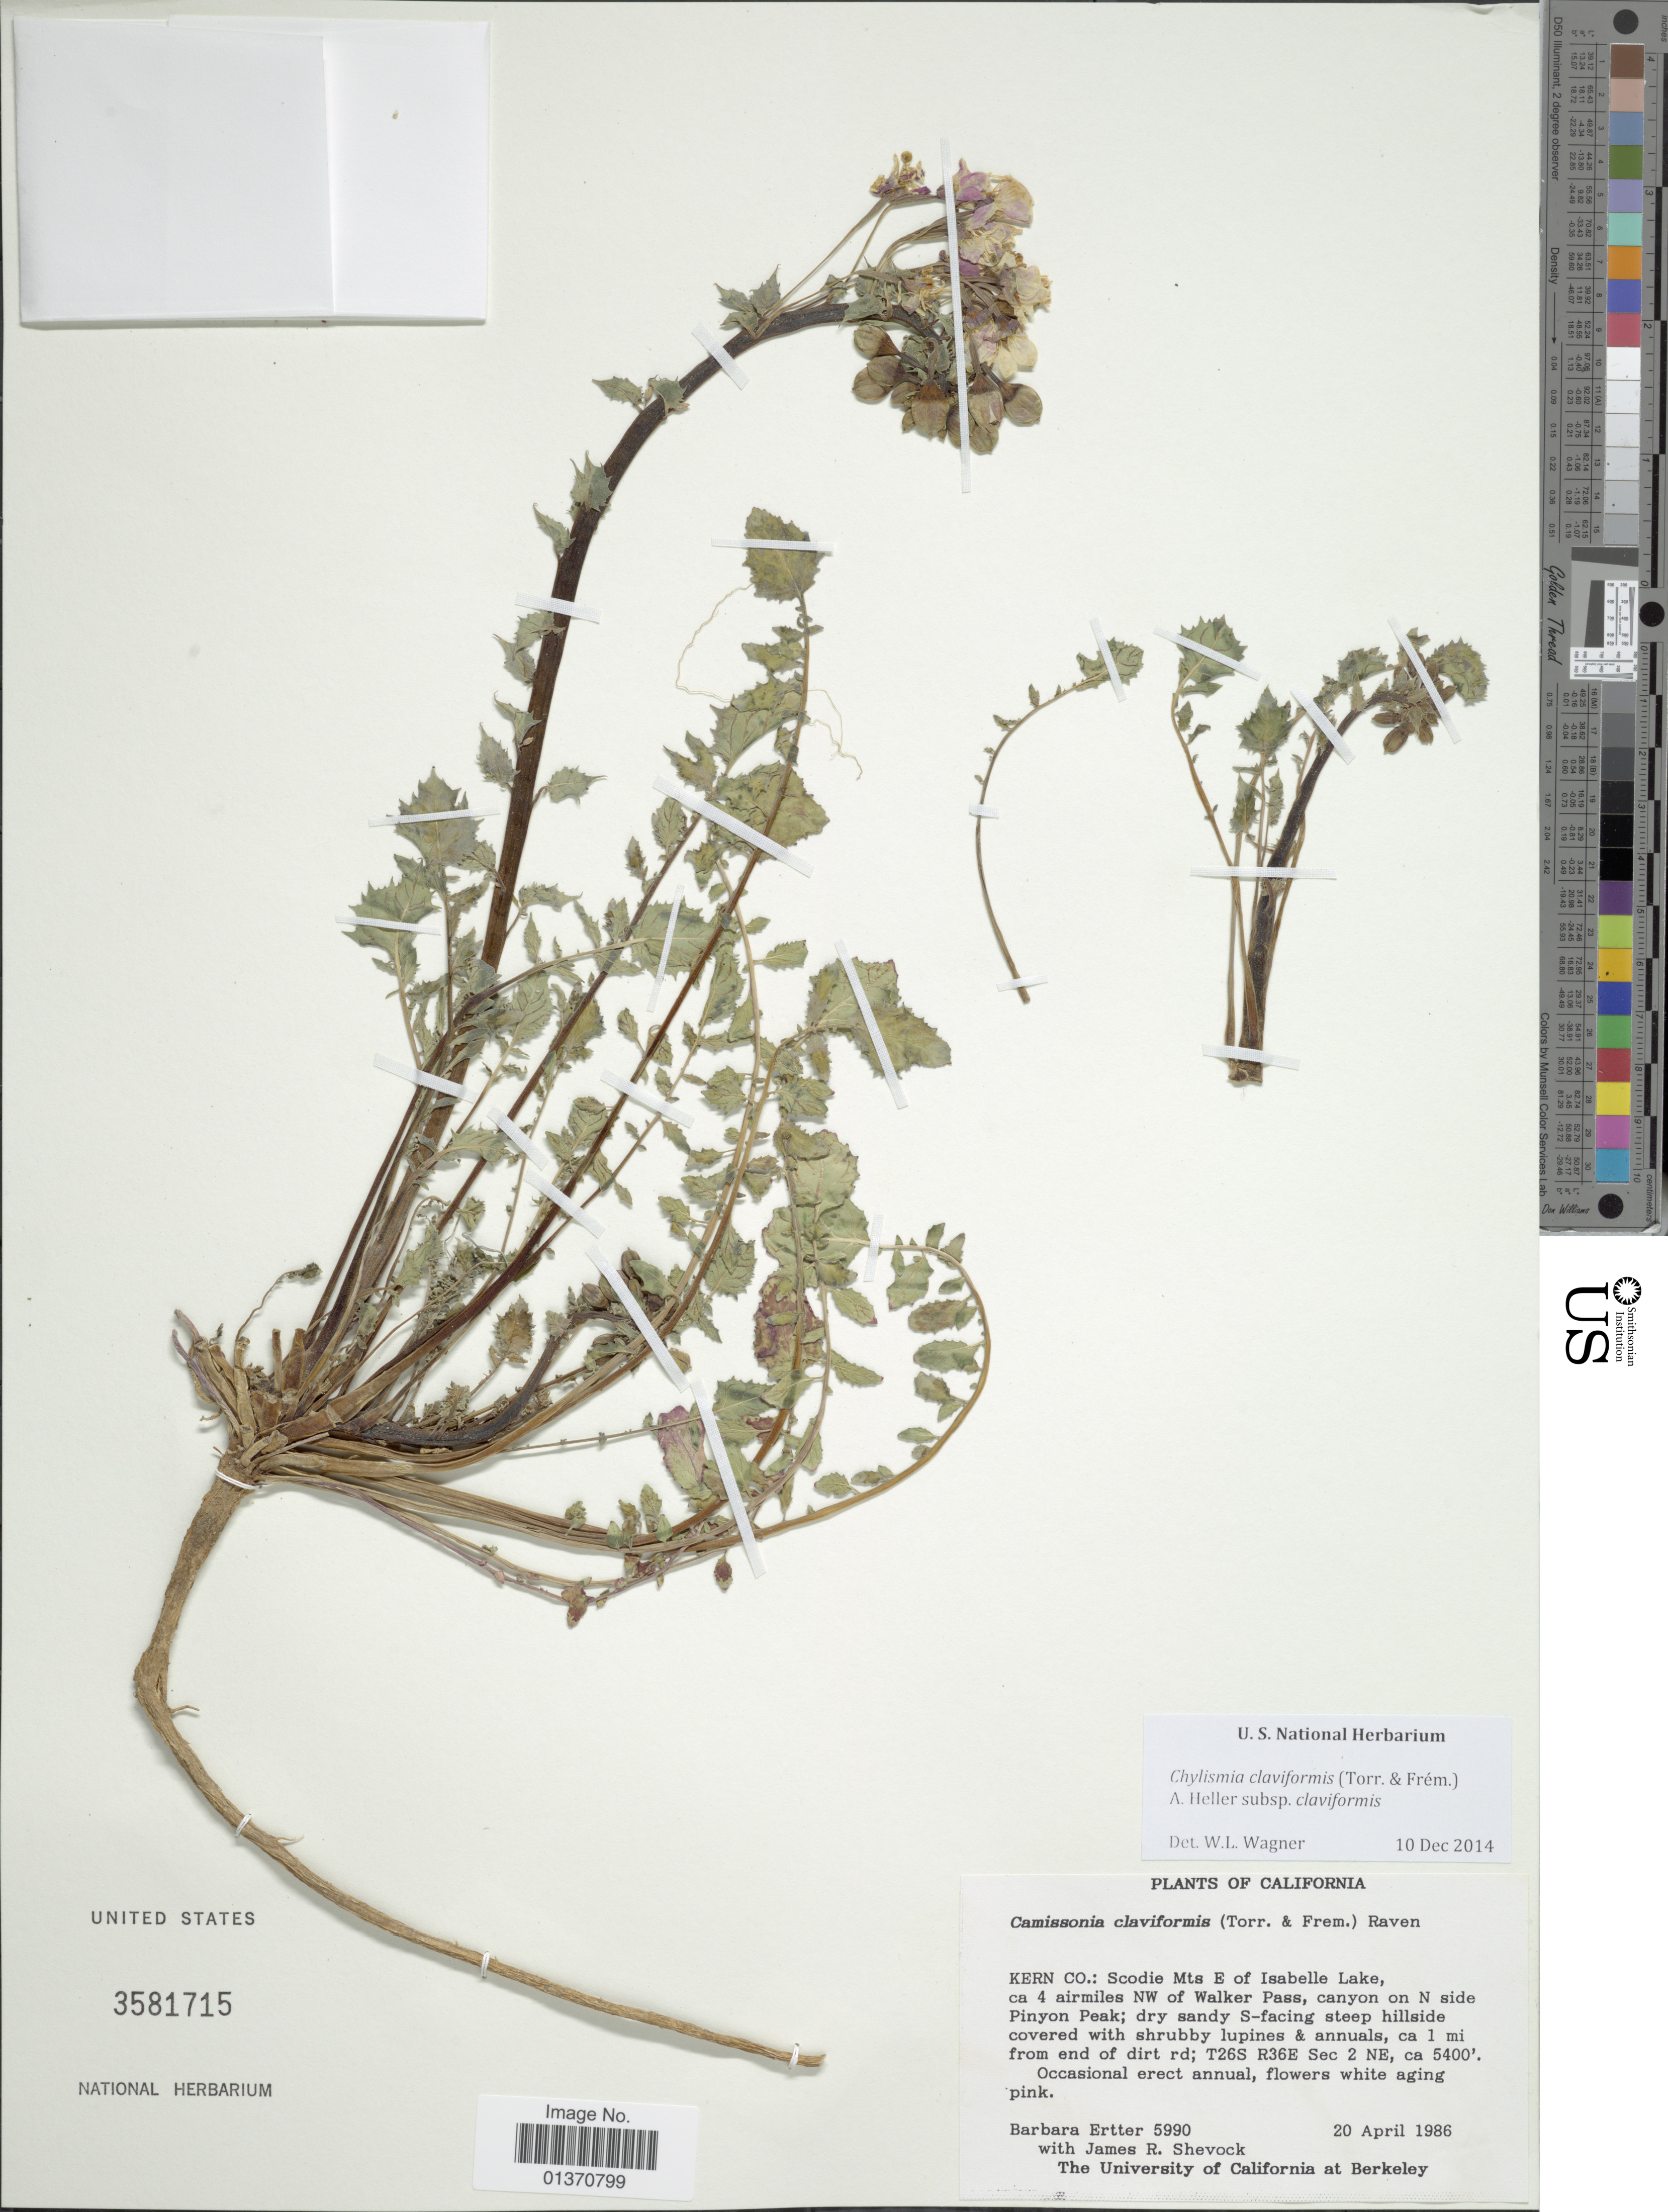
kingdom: Plantae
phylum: Tracheophyta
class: Magnoliopsida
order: Myrtales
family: Onagraceae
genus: Chylismia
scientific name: Chylismia claviformis subsp. claviformis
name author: (Torr. & Frém.) A. Heller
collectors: B. Ertter & J. R. Shevock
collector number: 5990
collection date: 1986-04-20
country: United States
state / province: California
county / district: Kern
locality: Kern Co.: Scodie Mts E of Isabelle Lake, ca 4 airmiles NW of Walker Pass, canyon on N side Pinyon Peak; dry sandy S-facing steep hillside covered with shrubby lupines & annuals, ca 1 mi from end of dirt rd; T26S R36E Sec 2 NE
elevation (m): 1646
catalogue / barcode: US 3581715